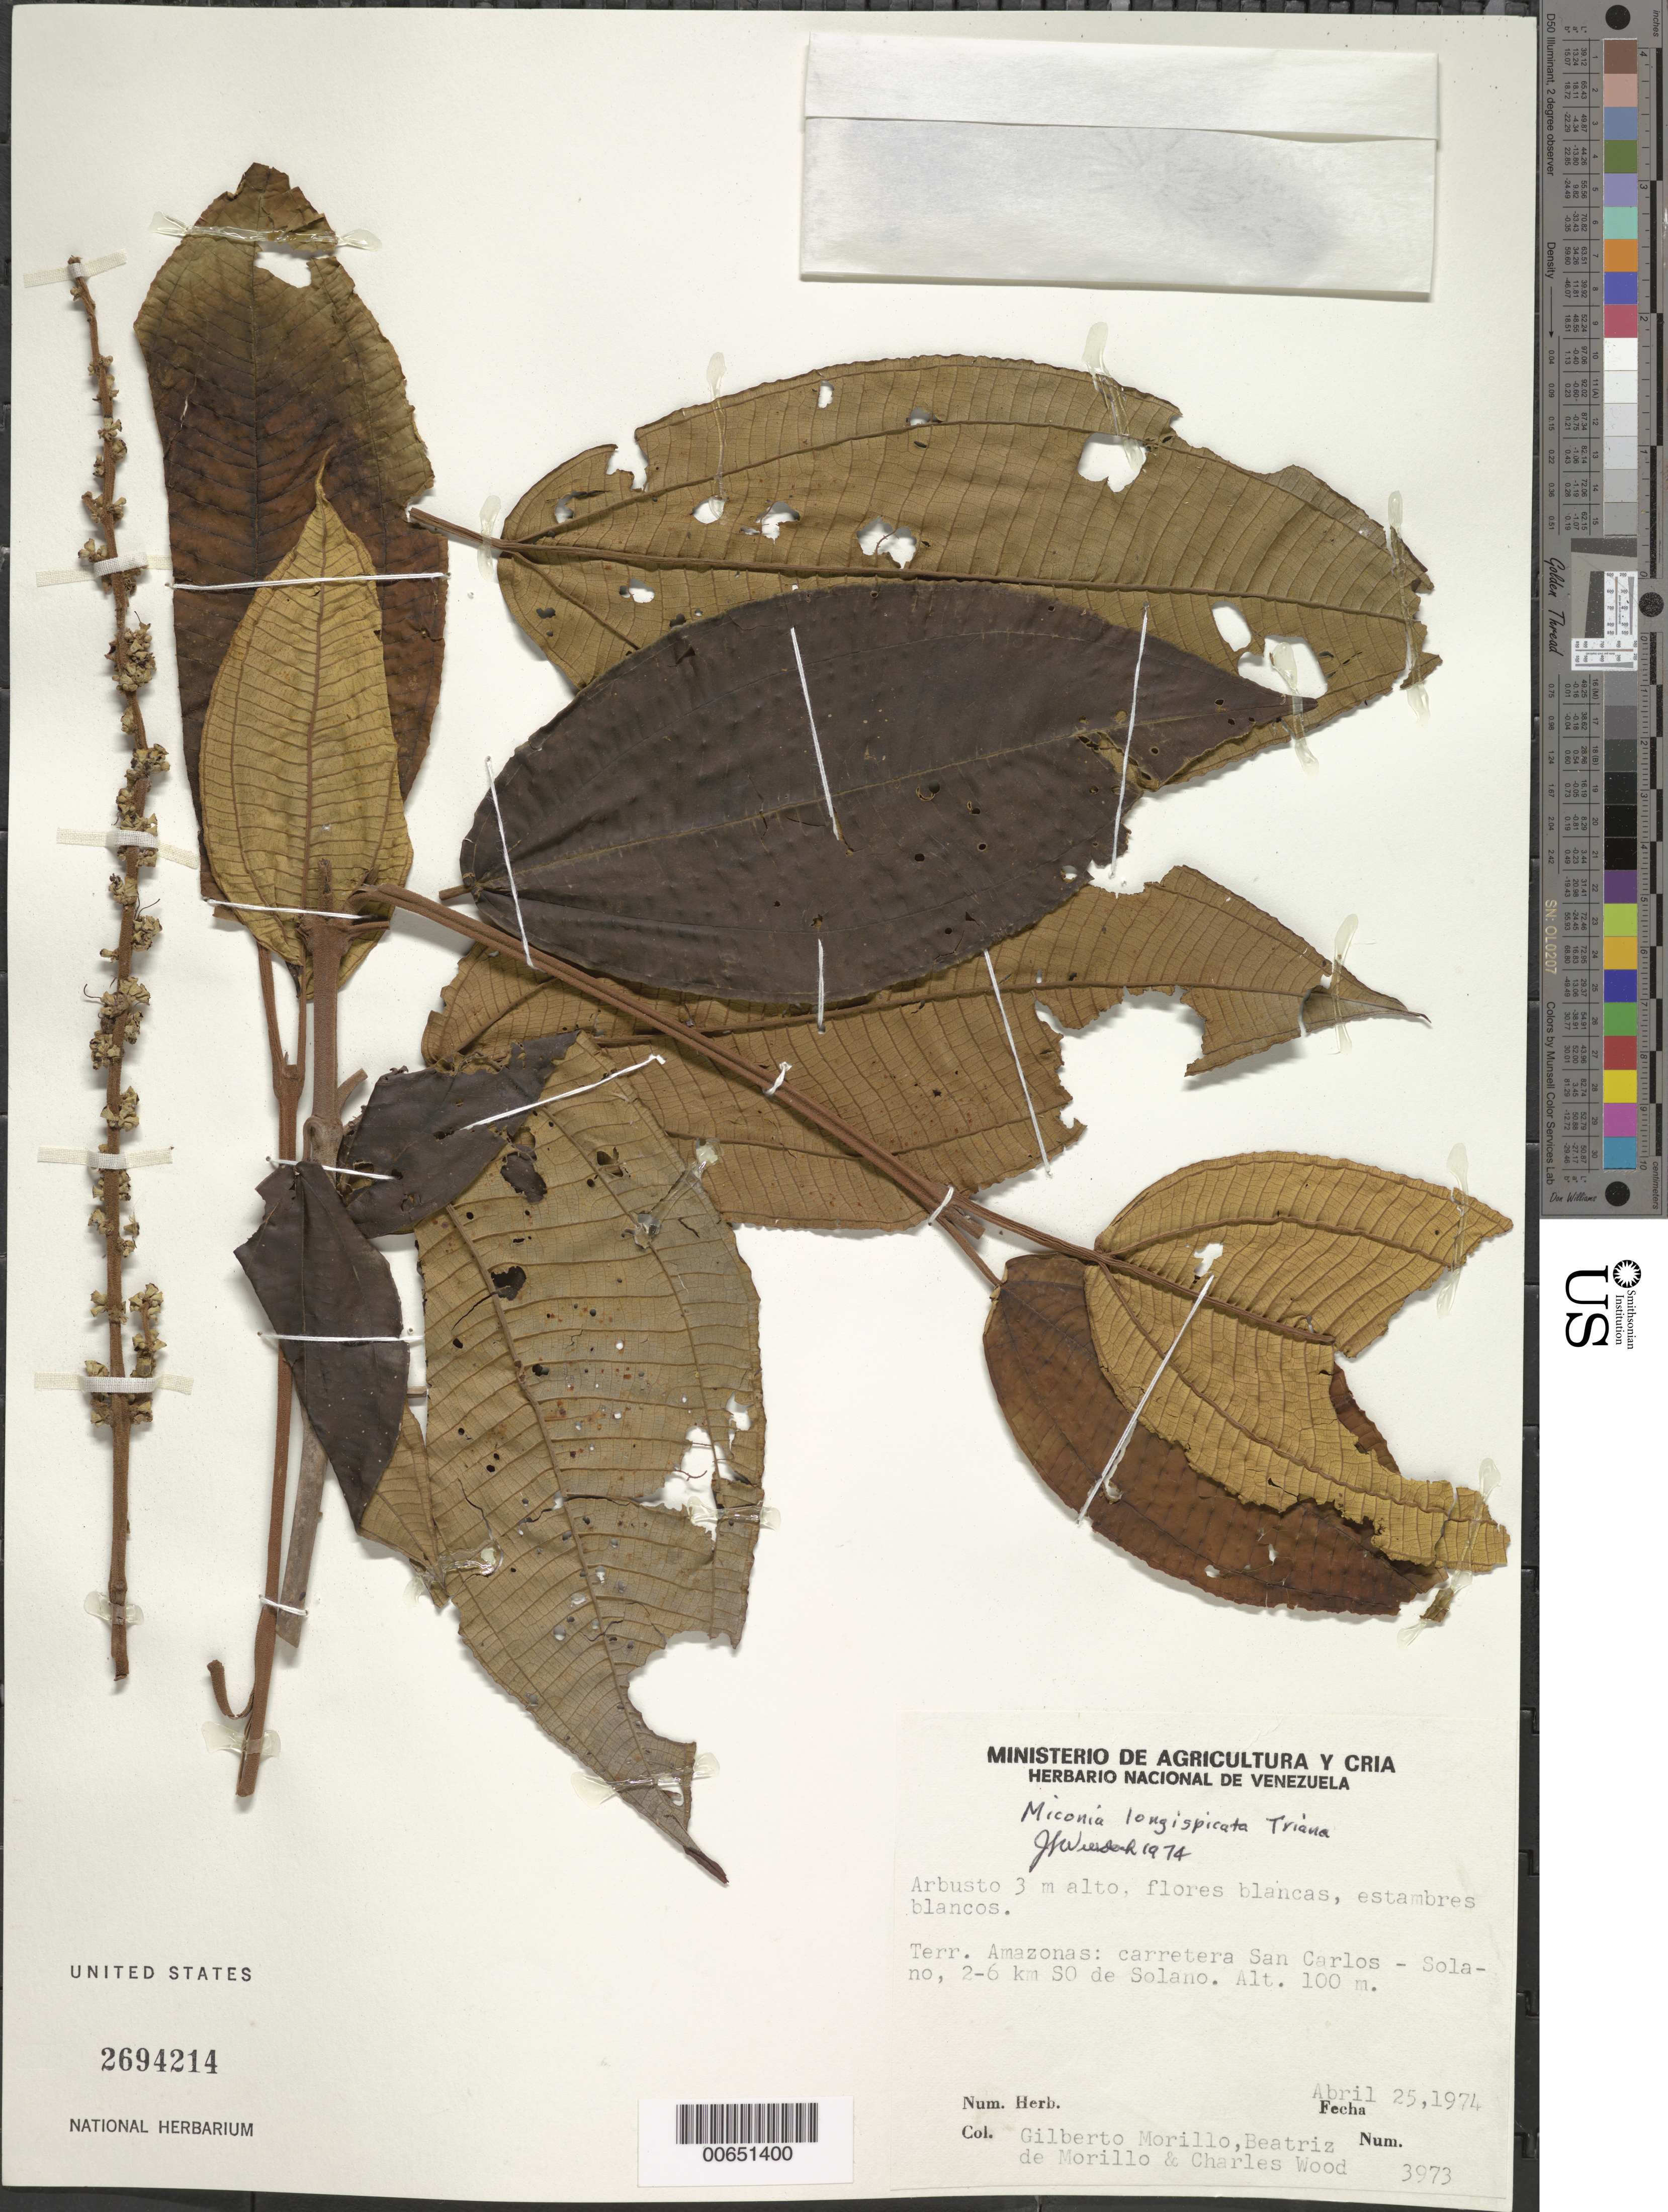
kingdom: Plantae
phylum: Tracheophyta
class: Magnoliopsida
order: Myrtales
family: Melastomataceae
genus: Miconia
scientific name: Miconia longispicata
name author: Triana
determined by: Wurdack, John J., (US), US (UNITED STATES)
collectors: G. Morillo, B. Morillo & C. Wood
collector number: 3973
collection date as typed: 25-Apr-74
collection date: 1974-04-25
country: Venezuela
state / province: Amazonas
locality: Carretera San Carlos-Solano, 2-6 km SO of Solano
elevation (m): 100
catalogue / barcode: US 2694214